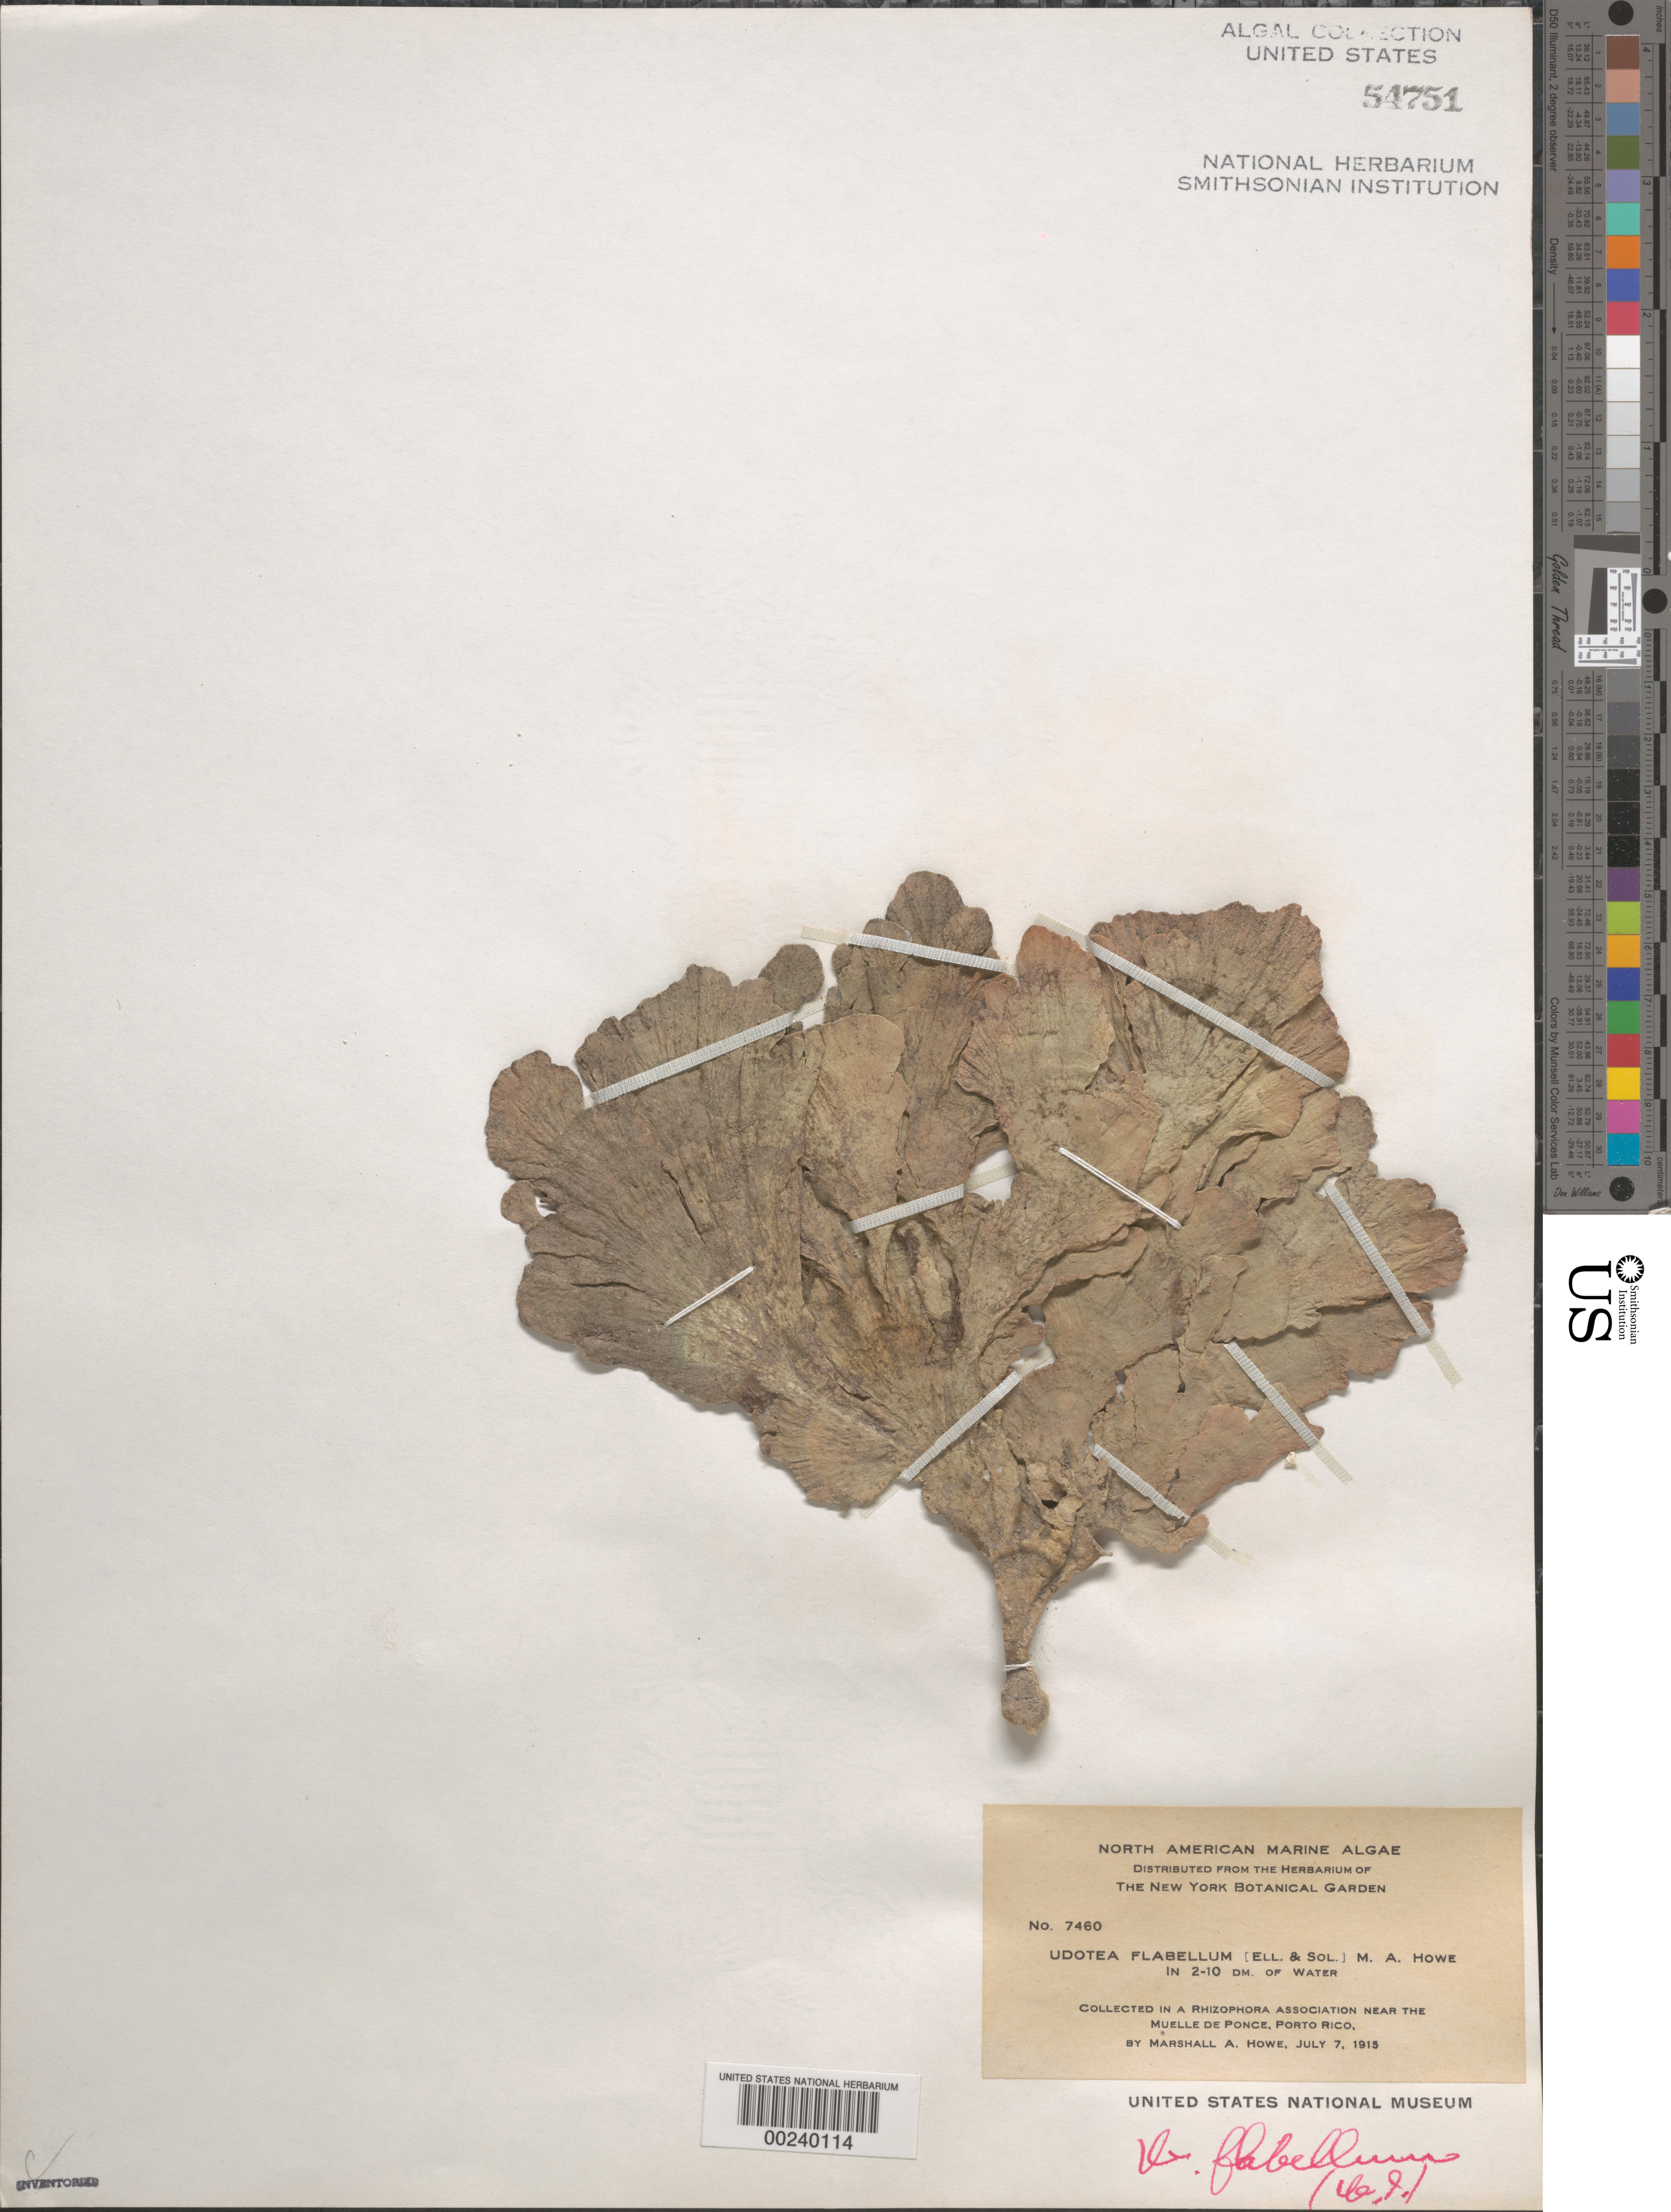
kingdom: Plantae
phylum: Chlorophyta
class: Ulvophyceae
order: Bryopsidales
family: Udoteaceae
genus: Udotea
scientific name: Udotea flabellum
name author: (J. Ellis & Sol.) M. Howe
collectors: M. A. Howe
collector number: MAH 7460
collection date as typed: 07 Jul 1915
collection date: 1915-07-07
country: Puerto Rico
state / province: Ponce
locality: Near muelle de ponce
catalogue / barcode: US 54751